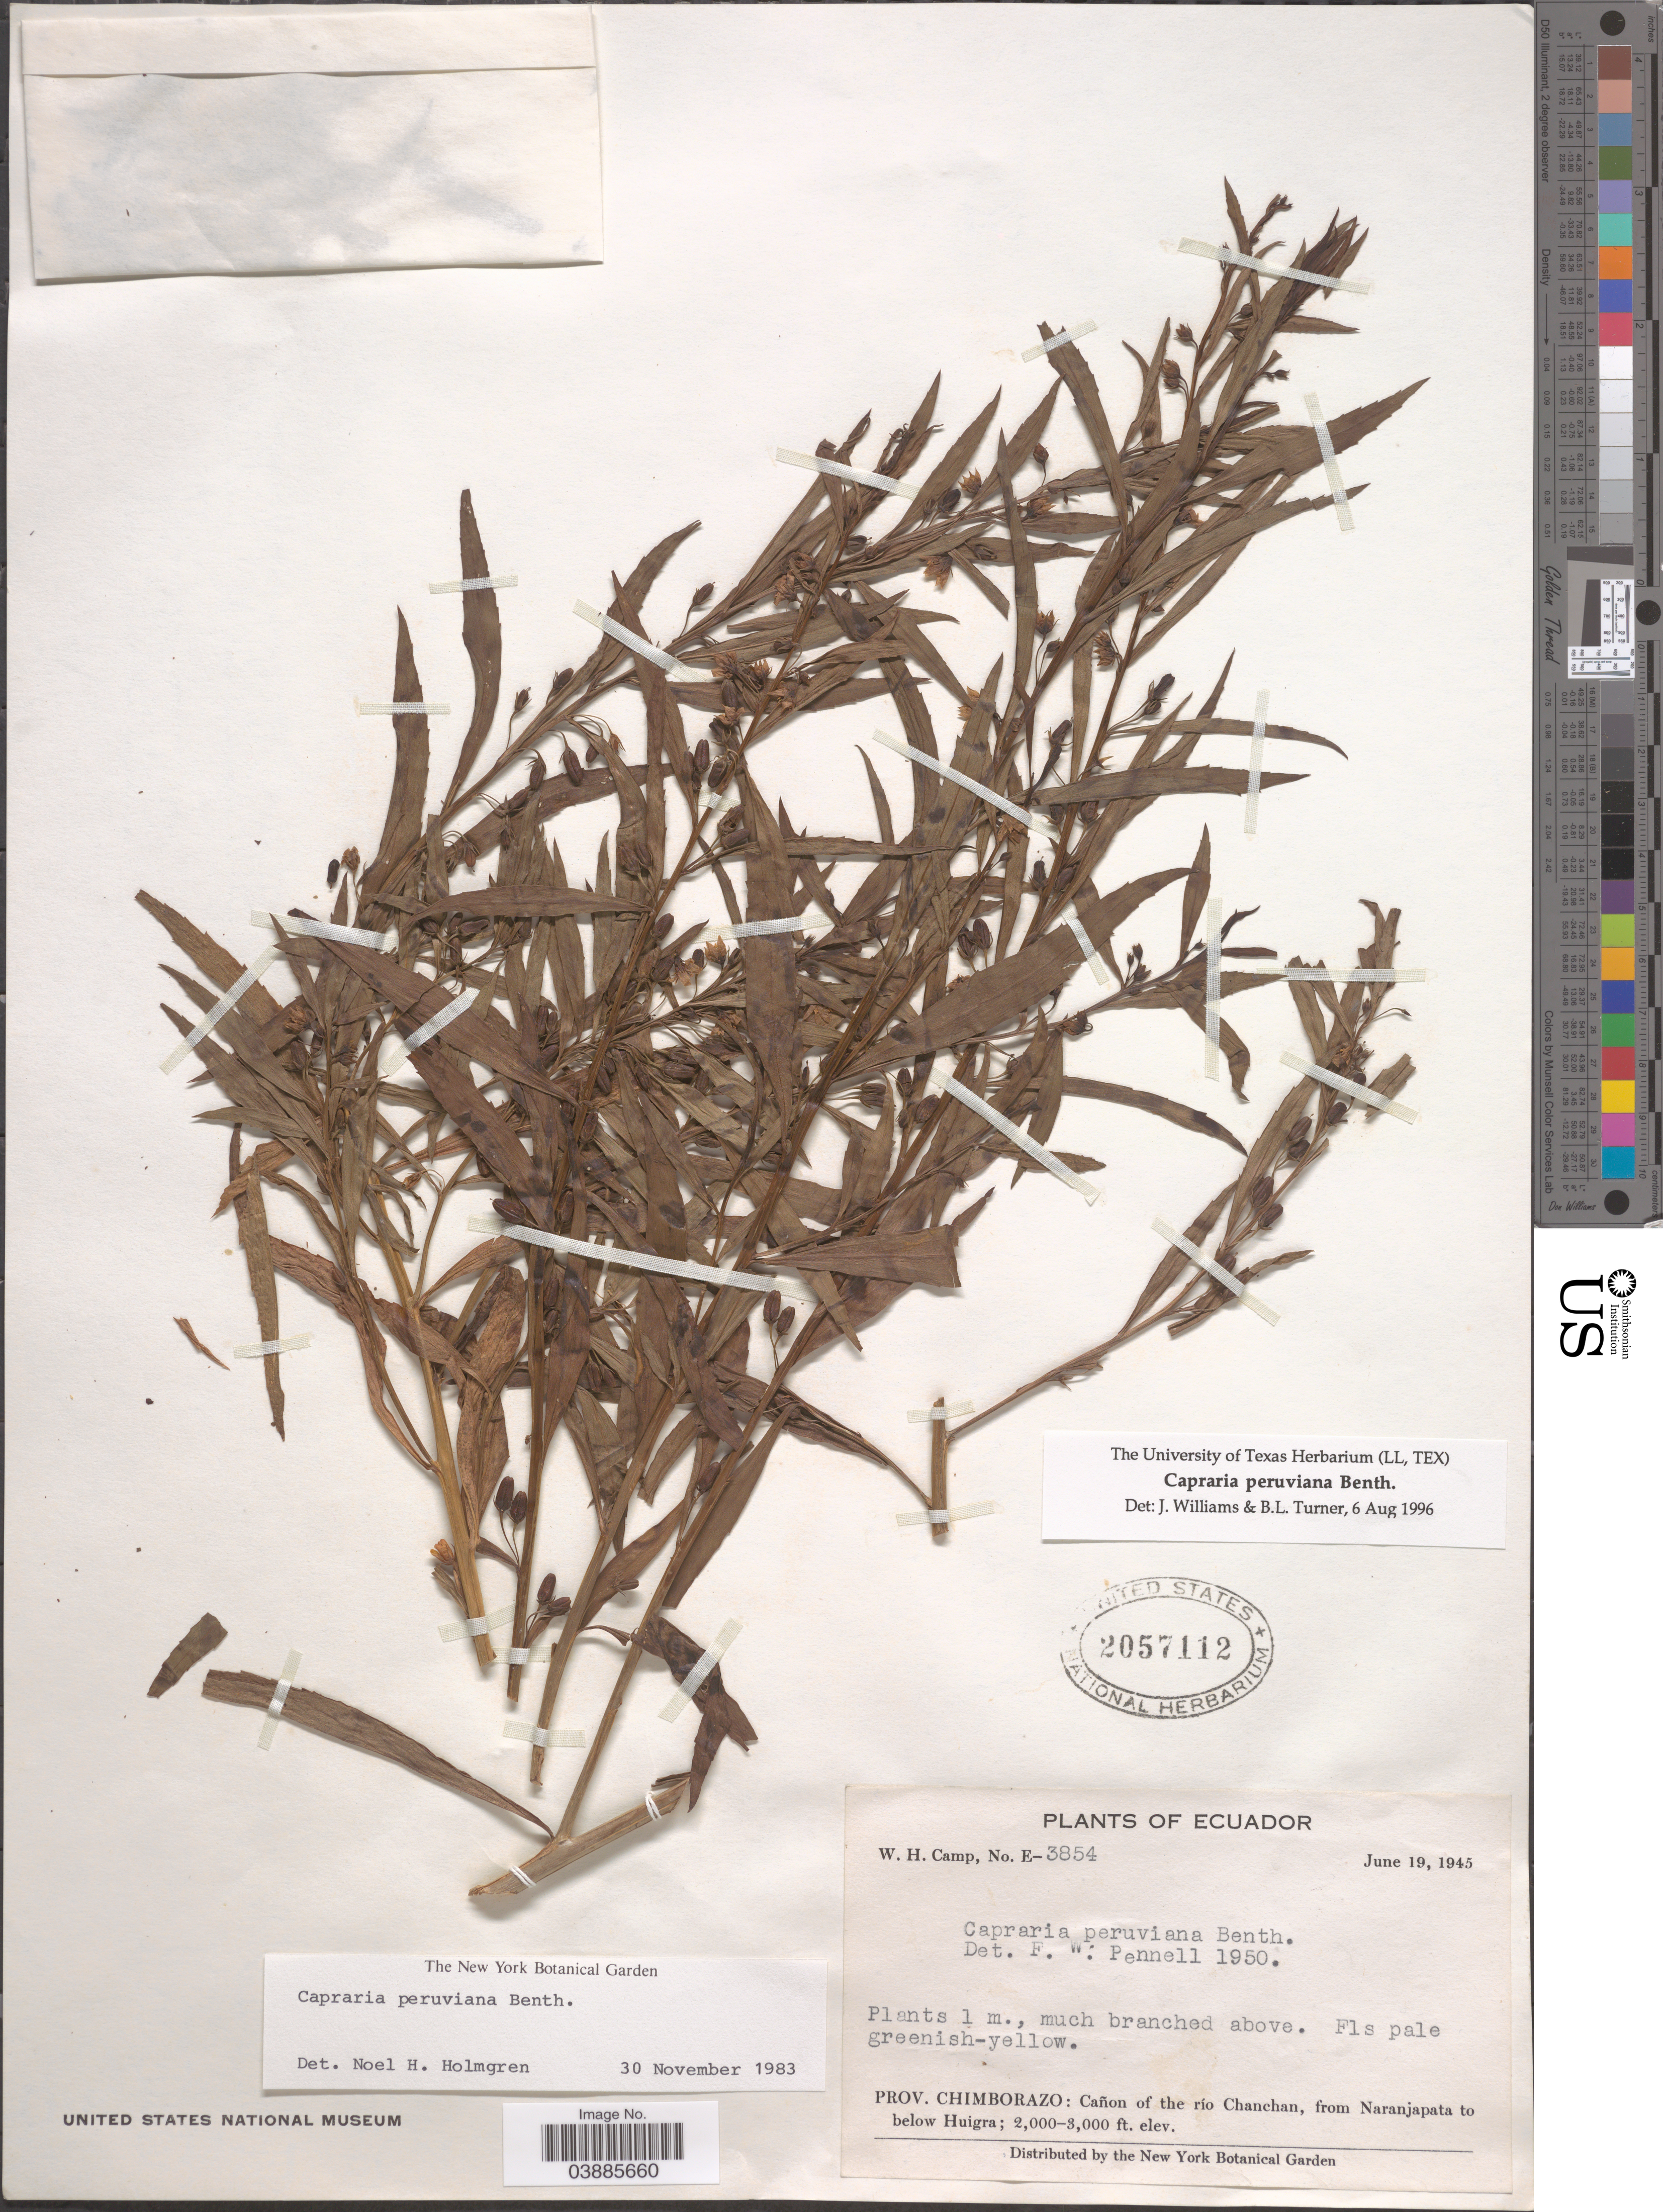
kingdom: Plantae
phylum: Tracheophyta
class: Magnoliopsida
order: Lamiales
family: Scrophulariaceae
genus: Capraria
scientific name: Capraria peruviana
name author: Benth.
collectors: W. H. Camp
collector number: E- 3854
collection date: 1945-06-19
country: Ecuador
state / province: Chimborazo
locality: Cañon of the río Chanchan, from Naranjapata to below Huigra.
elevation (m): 610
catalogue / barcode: US 2057112